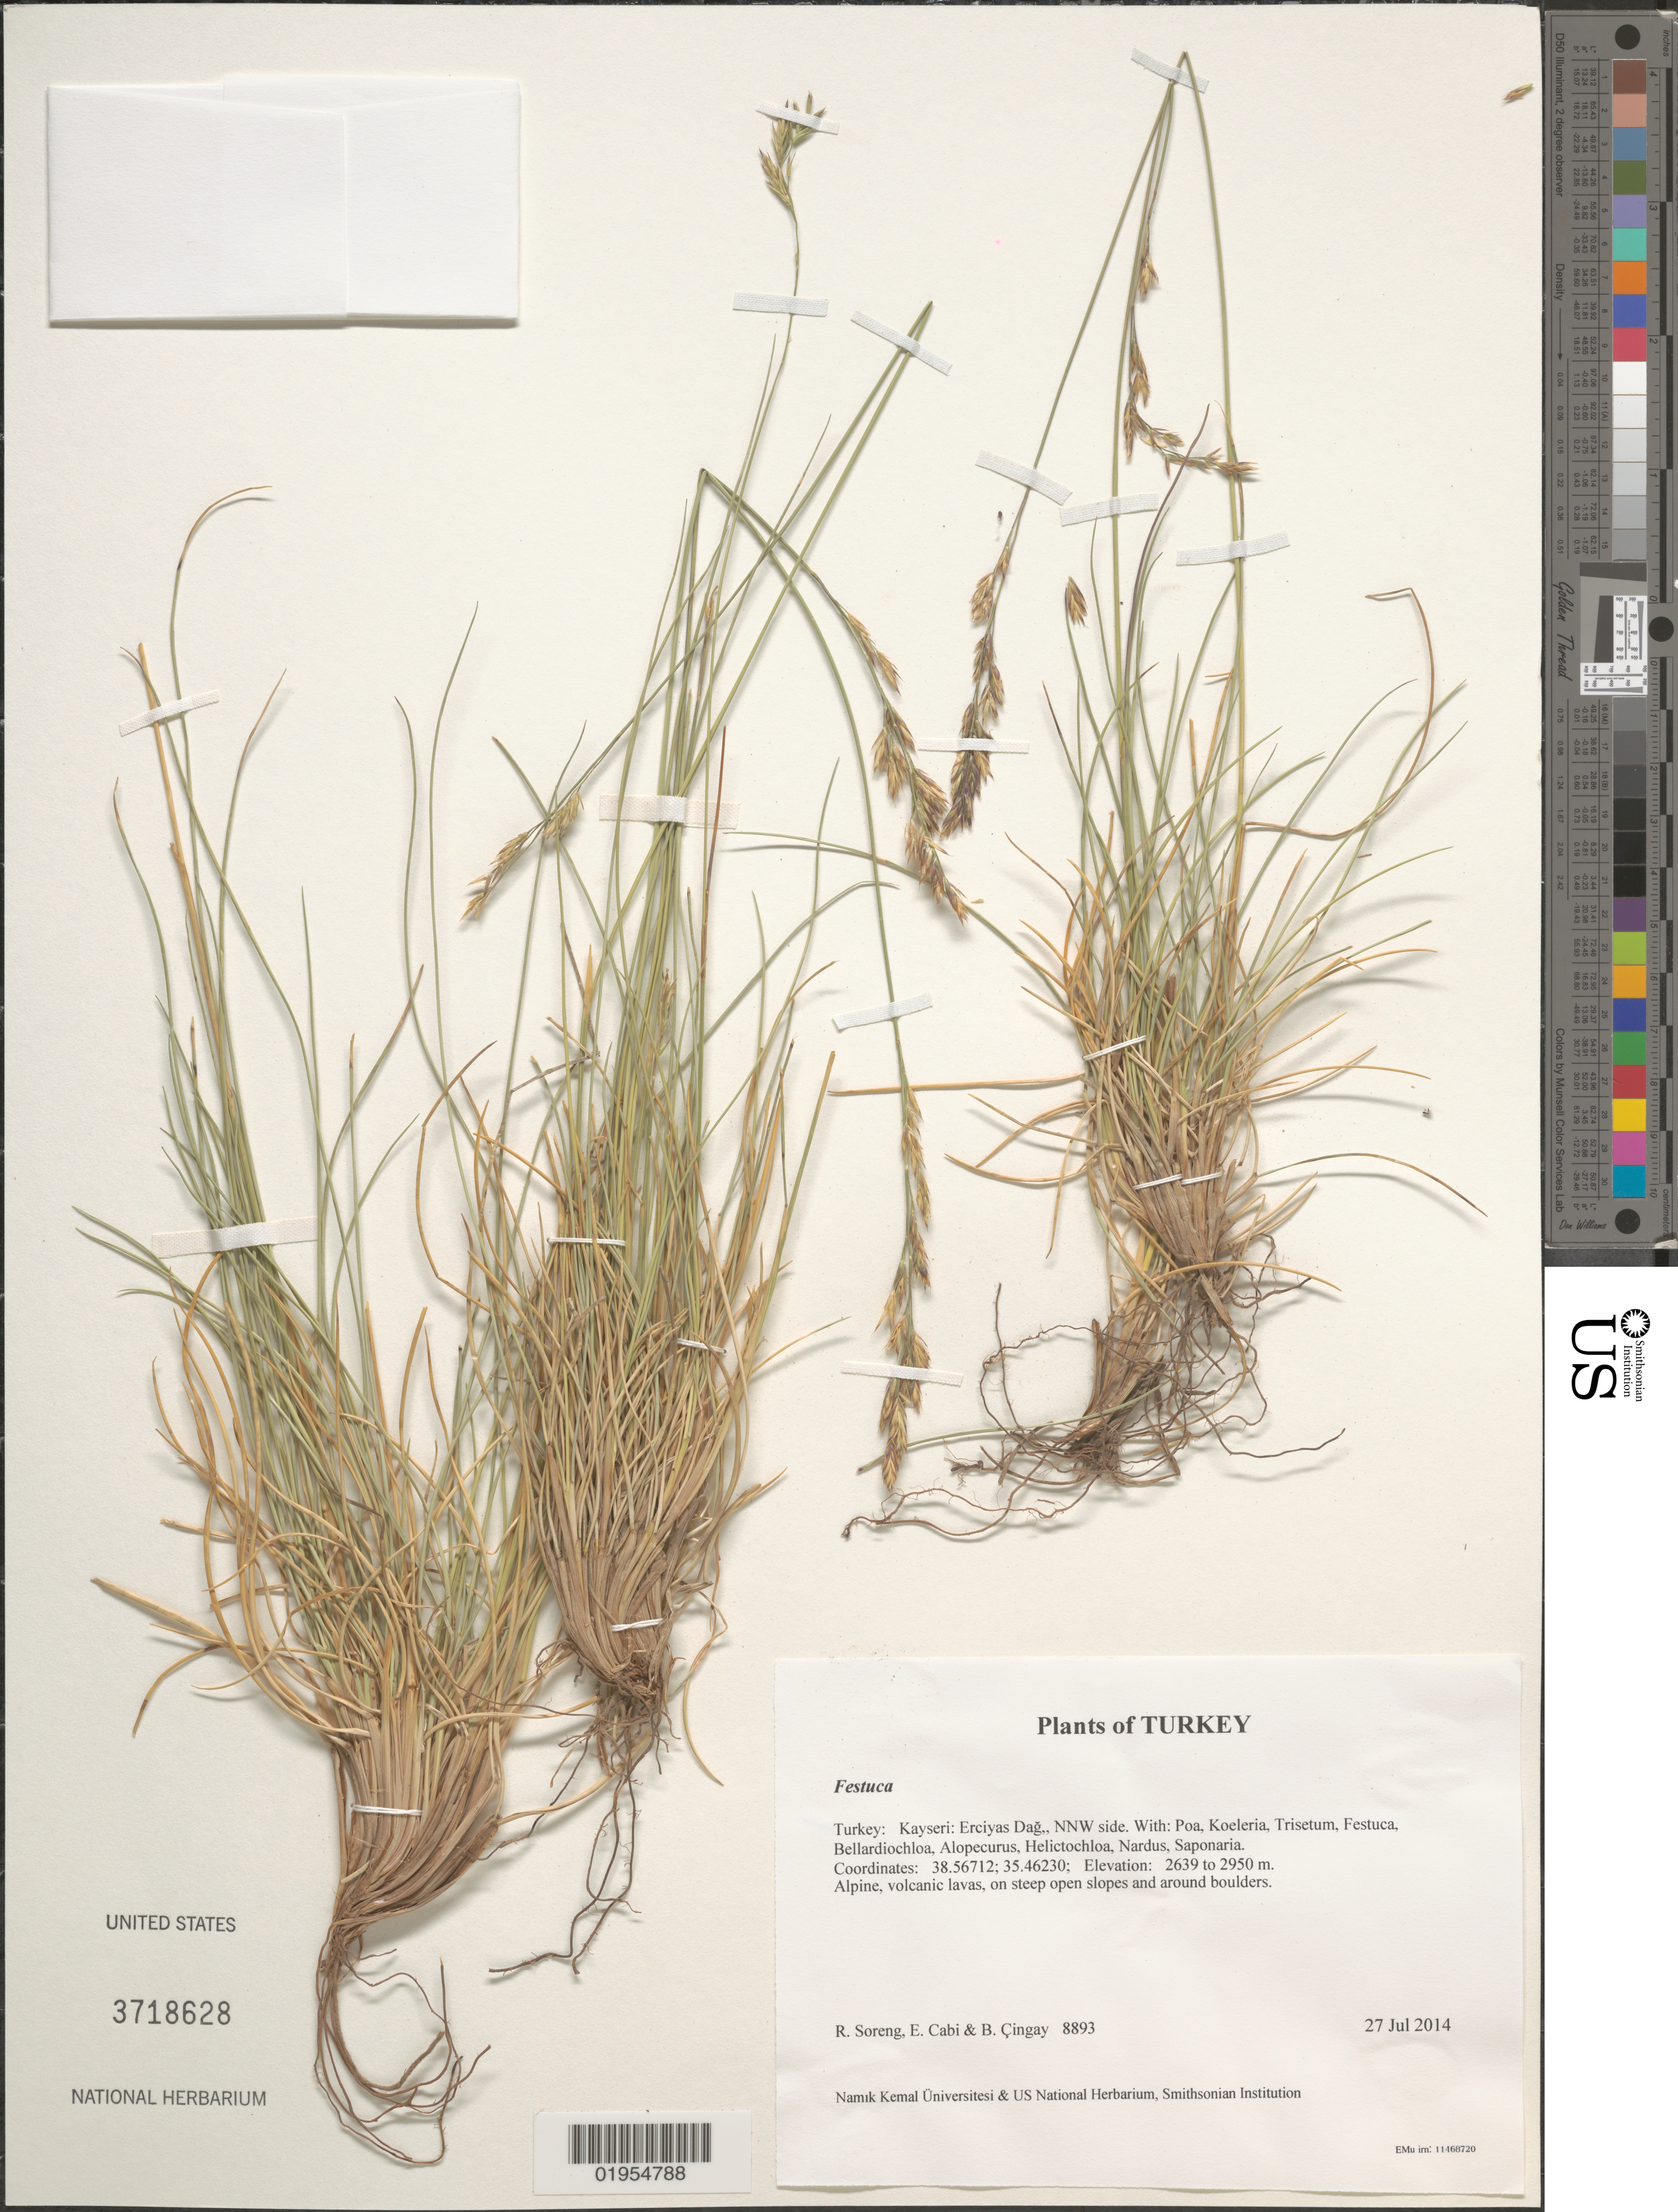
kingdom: Plantae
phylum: Tracheophyta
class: Liliopsida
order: Poales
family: Poaceae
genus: Festuca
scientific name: Festuca sp.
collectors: R. J. Soreng, E. Cabi & B. Çıngay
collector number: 8893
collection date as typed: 27 Jul 2014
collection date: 2014-07-27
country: Turkey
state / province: Kayseri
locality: Erciyas Dag,, NNW side,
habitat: Alpine, volcanic lavas, on steep open slopes and around boulders,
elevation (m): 2639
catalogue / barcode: US 3718628